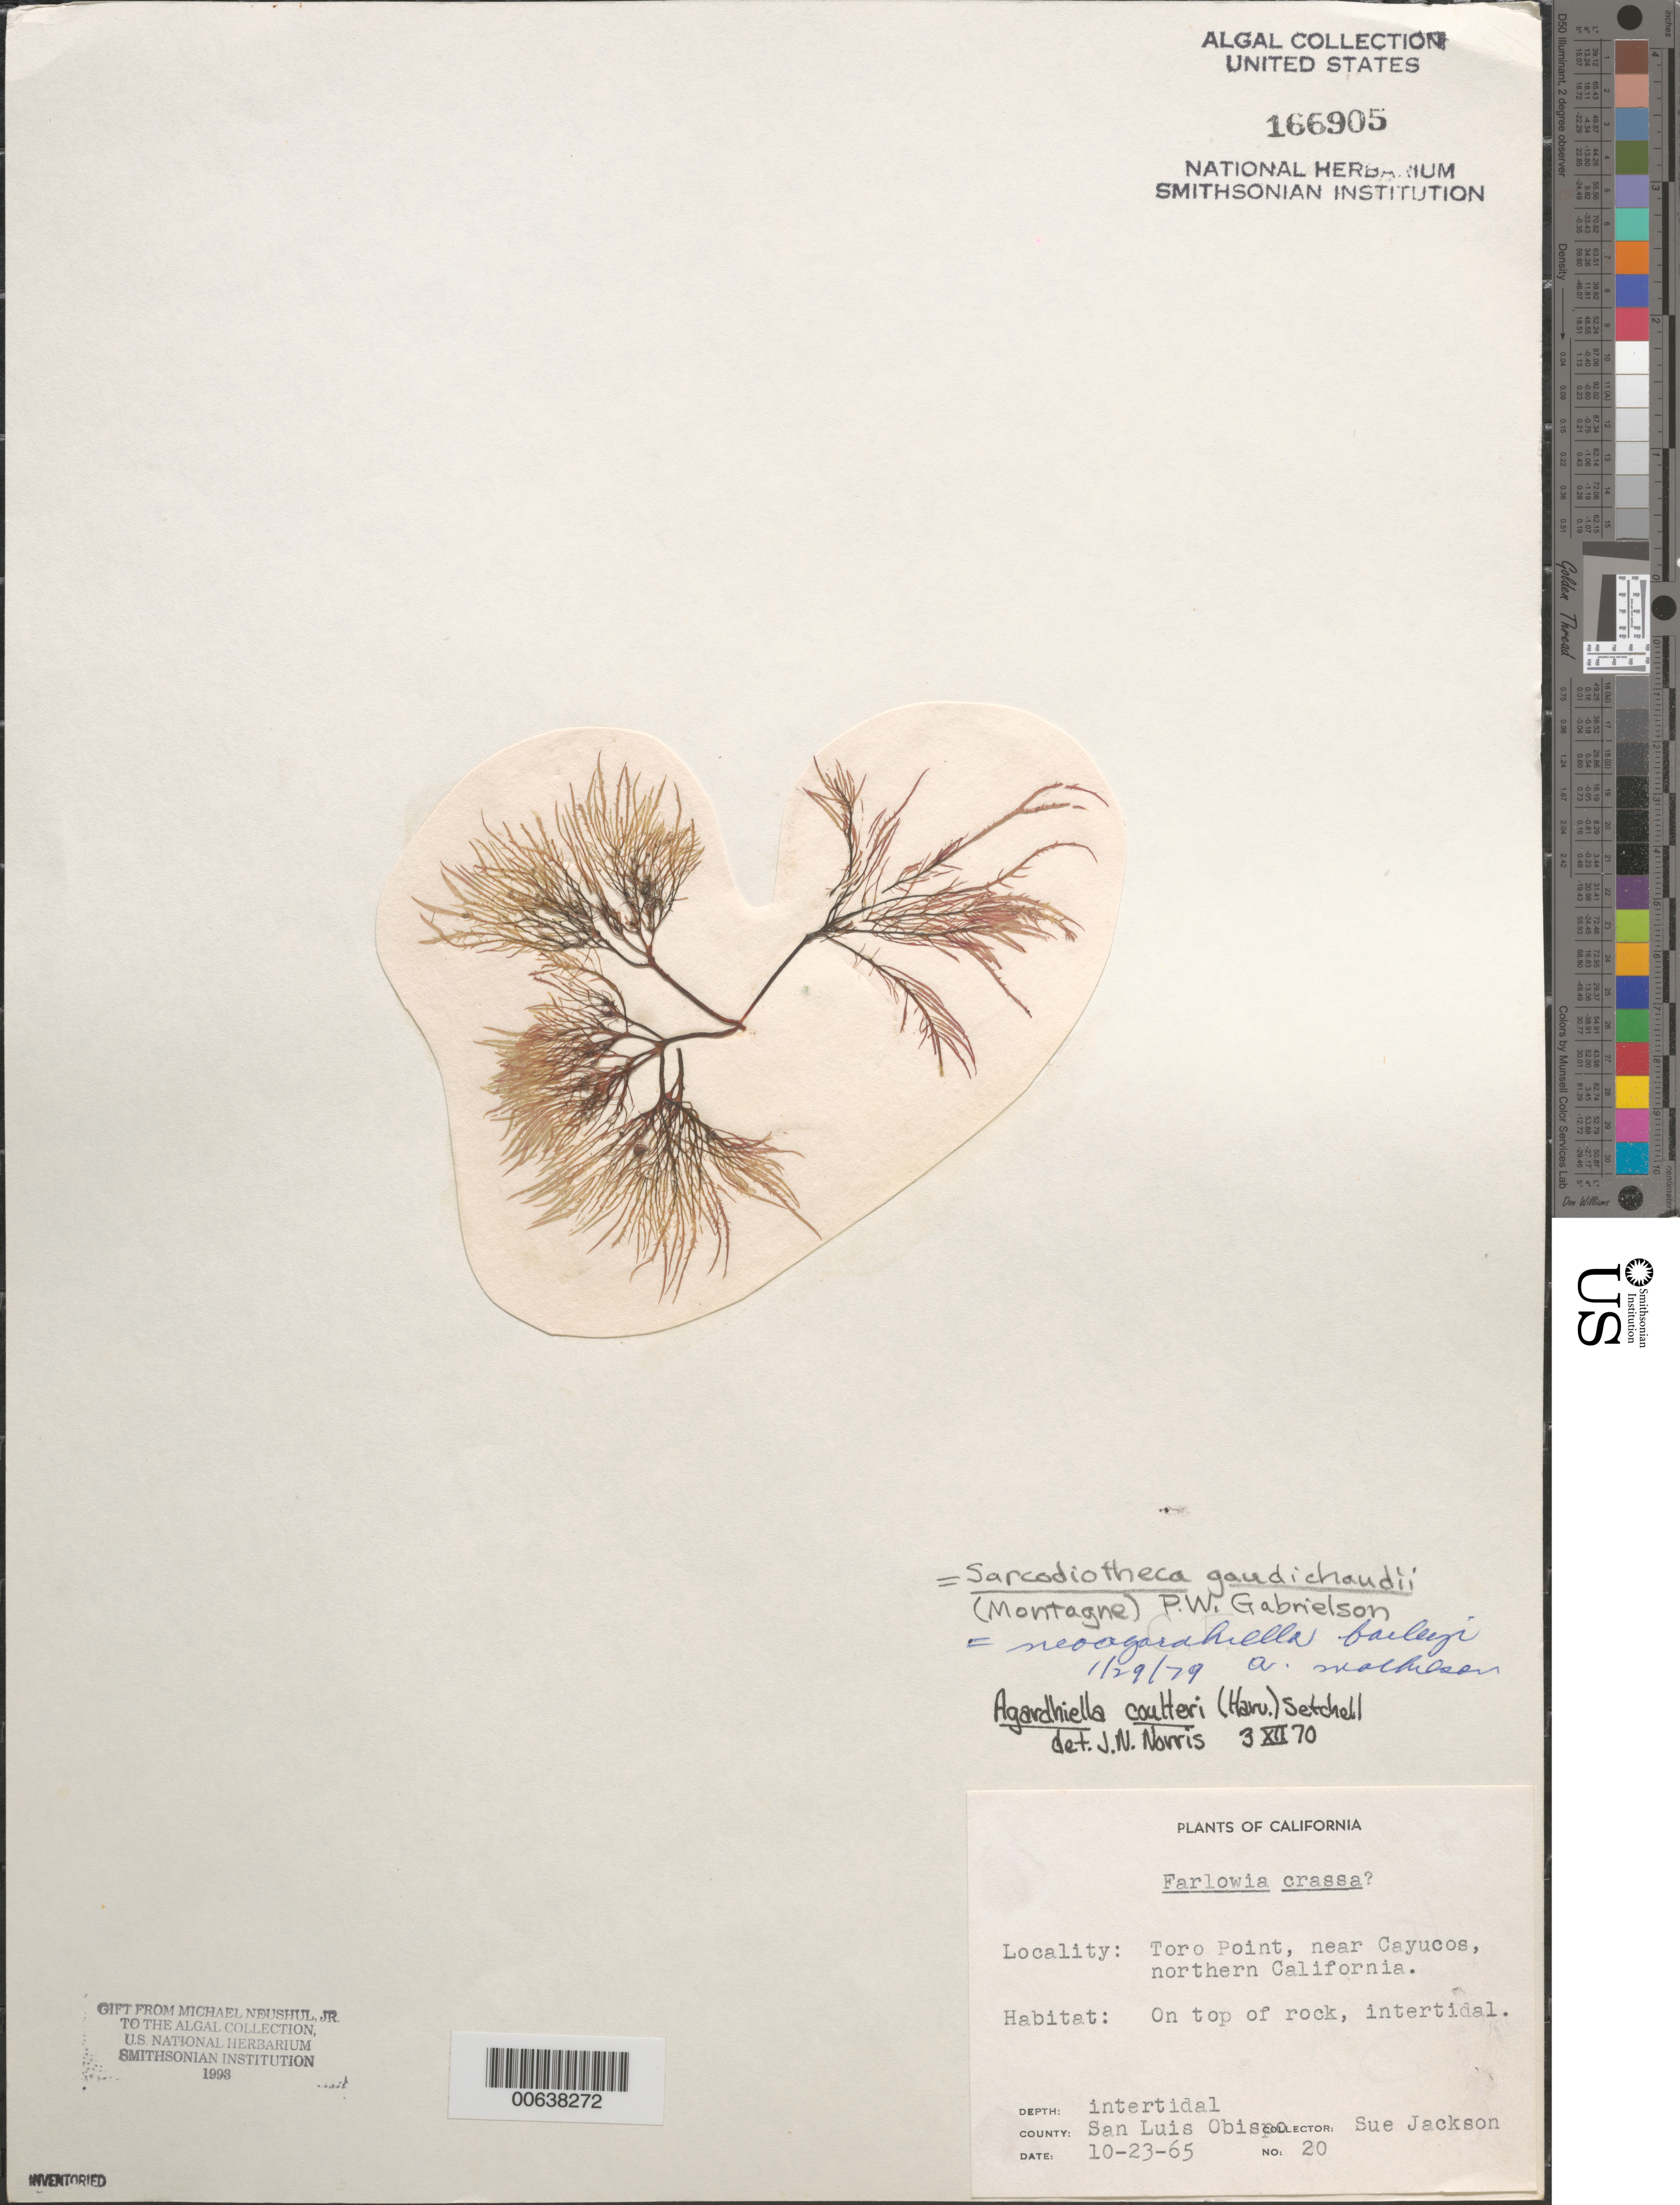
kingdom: Plantae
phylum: Rhodophyta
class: Florideophyceae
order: Gigartinales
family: Solieriaceae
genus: Sarcodiotheca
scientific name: Sarcodiotheca gaudichaudii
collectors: S. Jackson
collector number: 20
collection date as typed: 23 Oct 1965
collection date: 1965-10-23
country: United States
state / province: California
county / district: San Luis Obispo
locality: Toro Point, near Cayucos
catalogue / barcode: US 166905